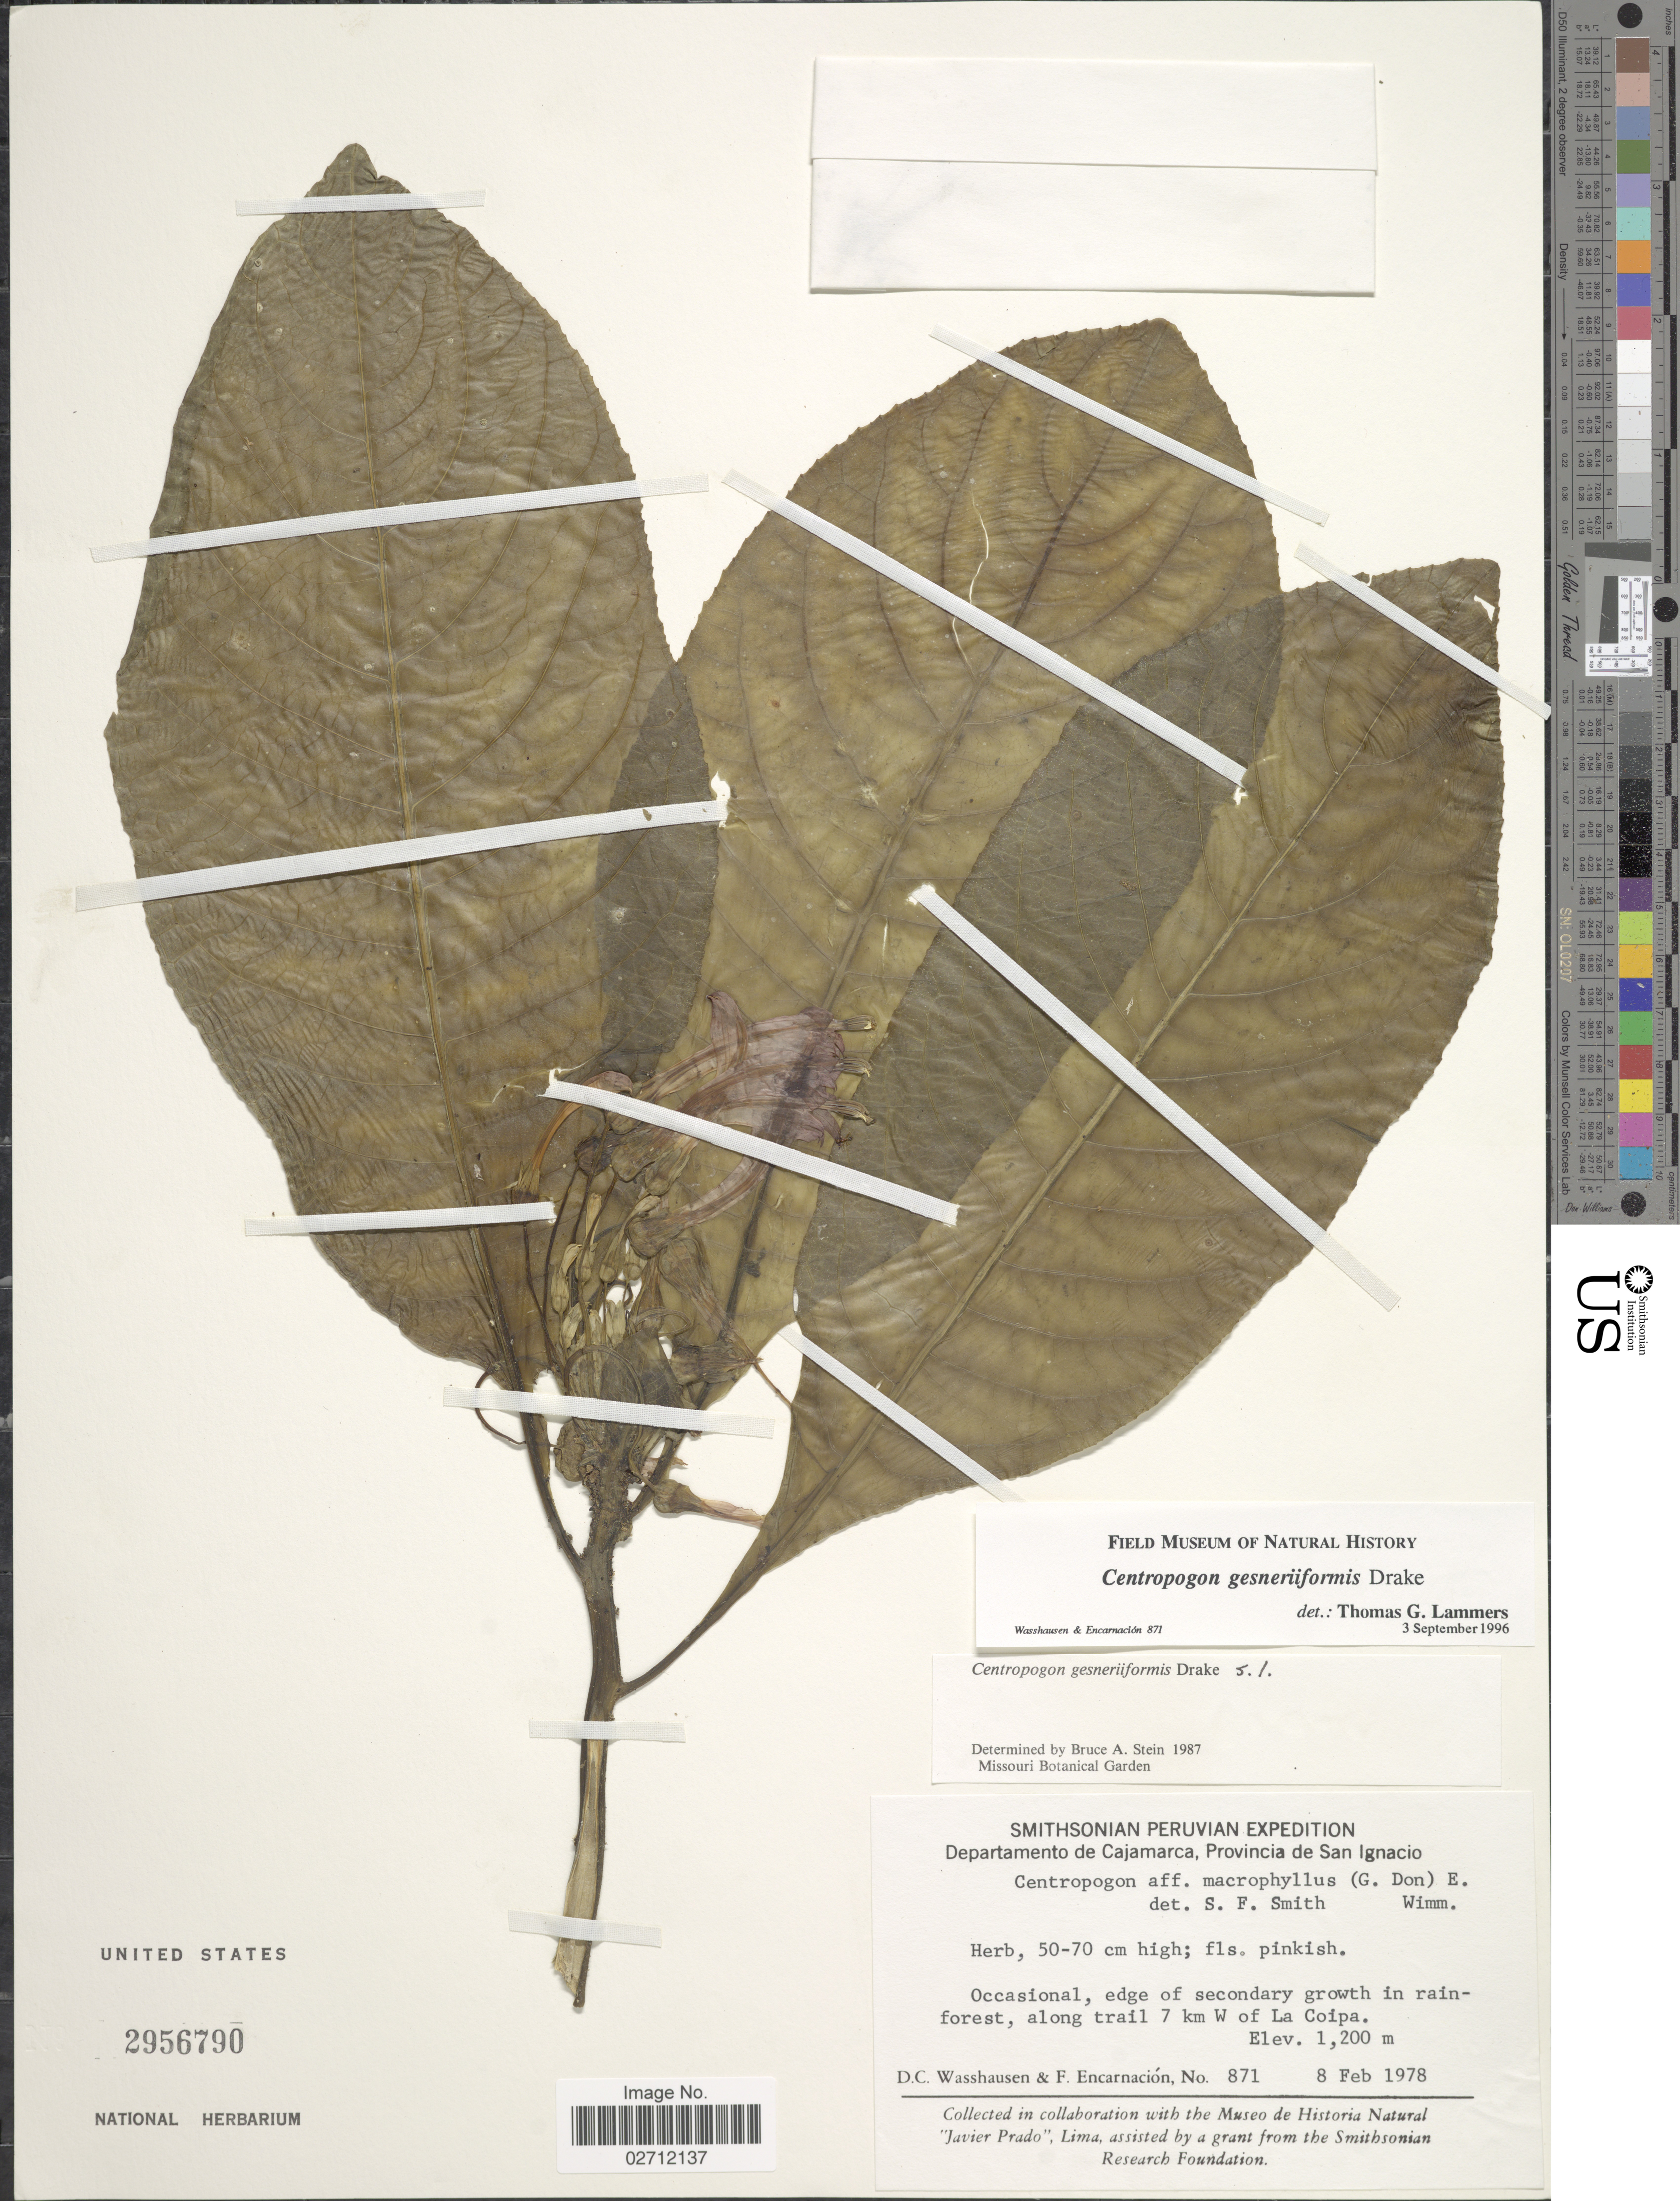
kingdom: Plantae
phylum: Tracheophyta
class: Magnoliopsida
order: Asterales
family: Campanulaceae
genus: Centropogon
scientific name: Centropogon gesneriformis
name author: Drake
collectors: D. C. Wasshausen & F. Encarnación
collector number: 871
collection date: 1978-02-08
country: Peru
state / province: Cajamarca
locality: Provincia de San Ignacio, occasiona, edge of secondary growth in rainforest, along trail 7 km W of La Coipa.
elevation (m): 1200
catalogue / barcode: US 2956790